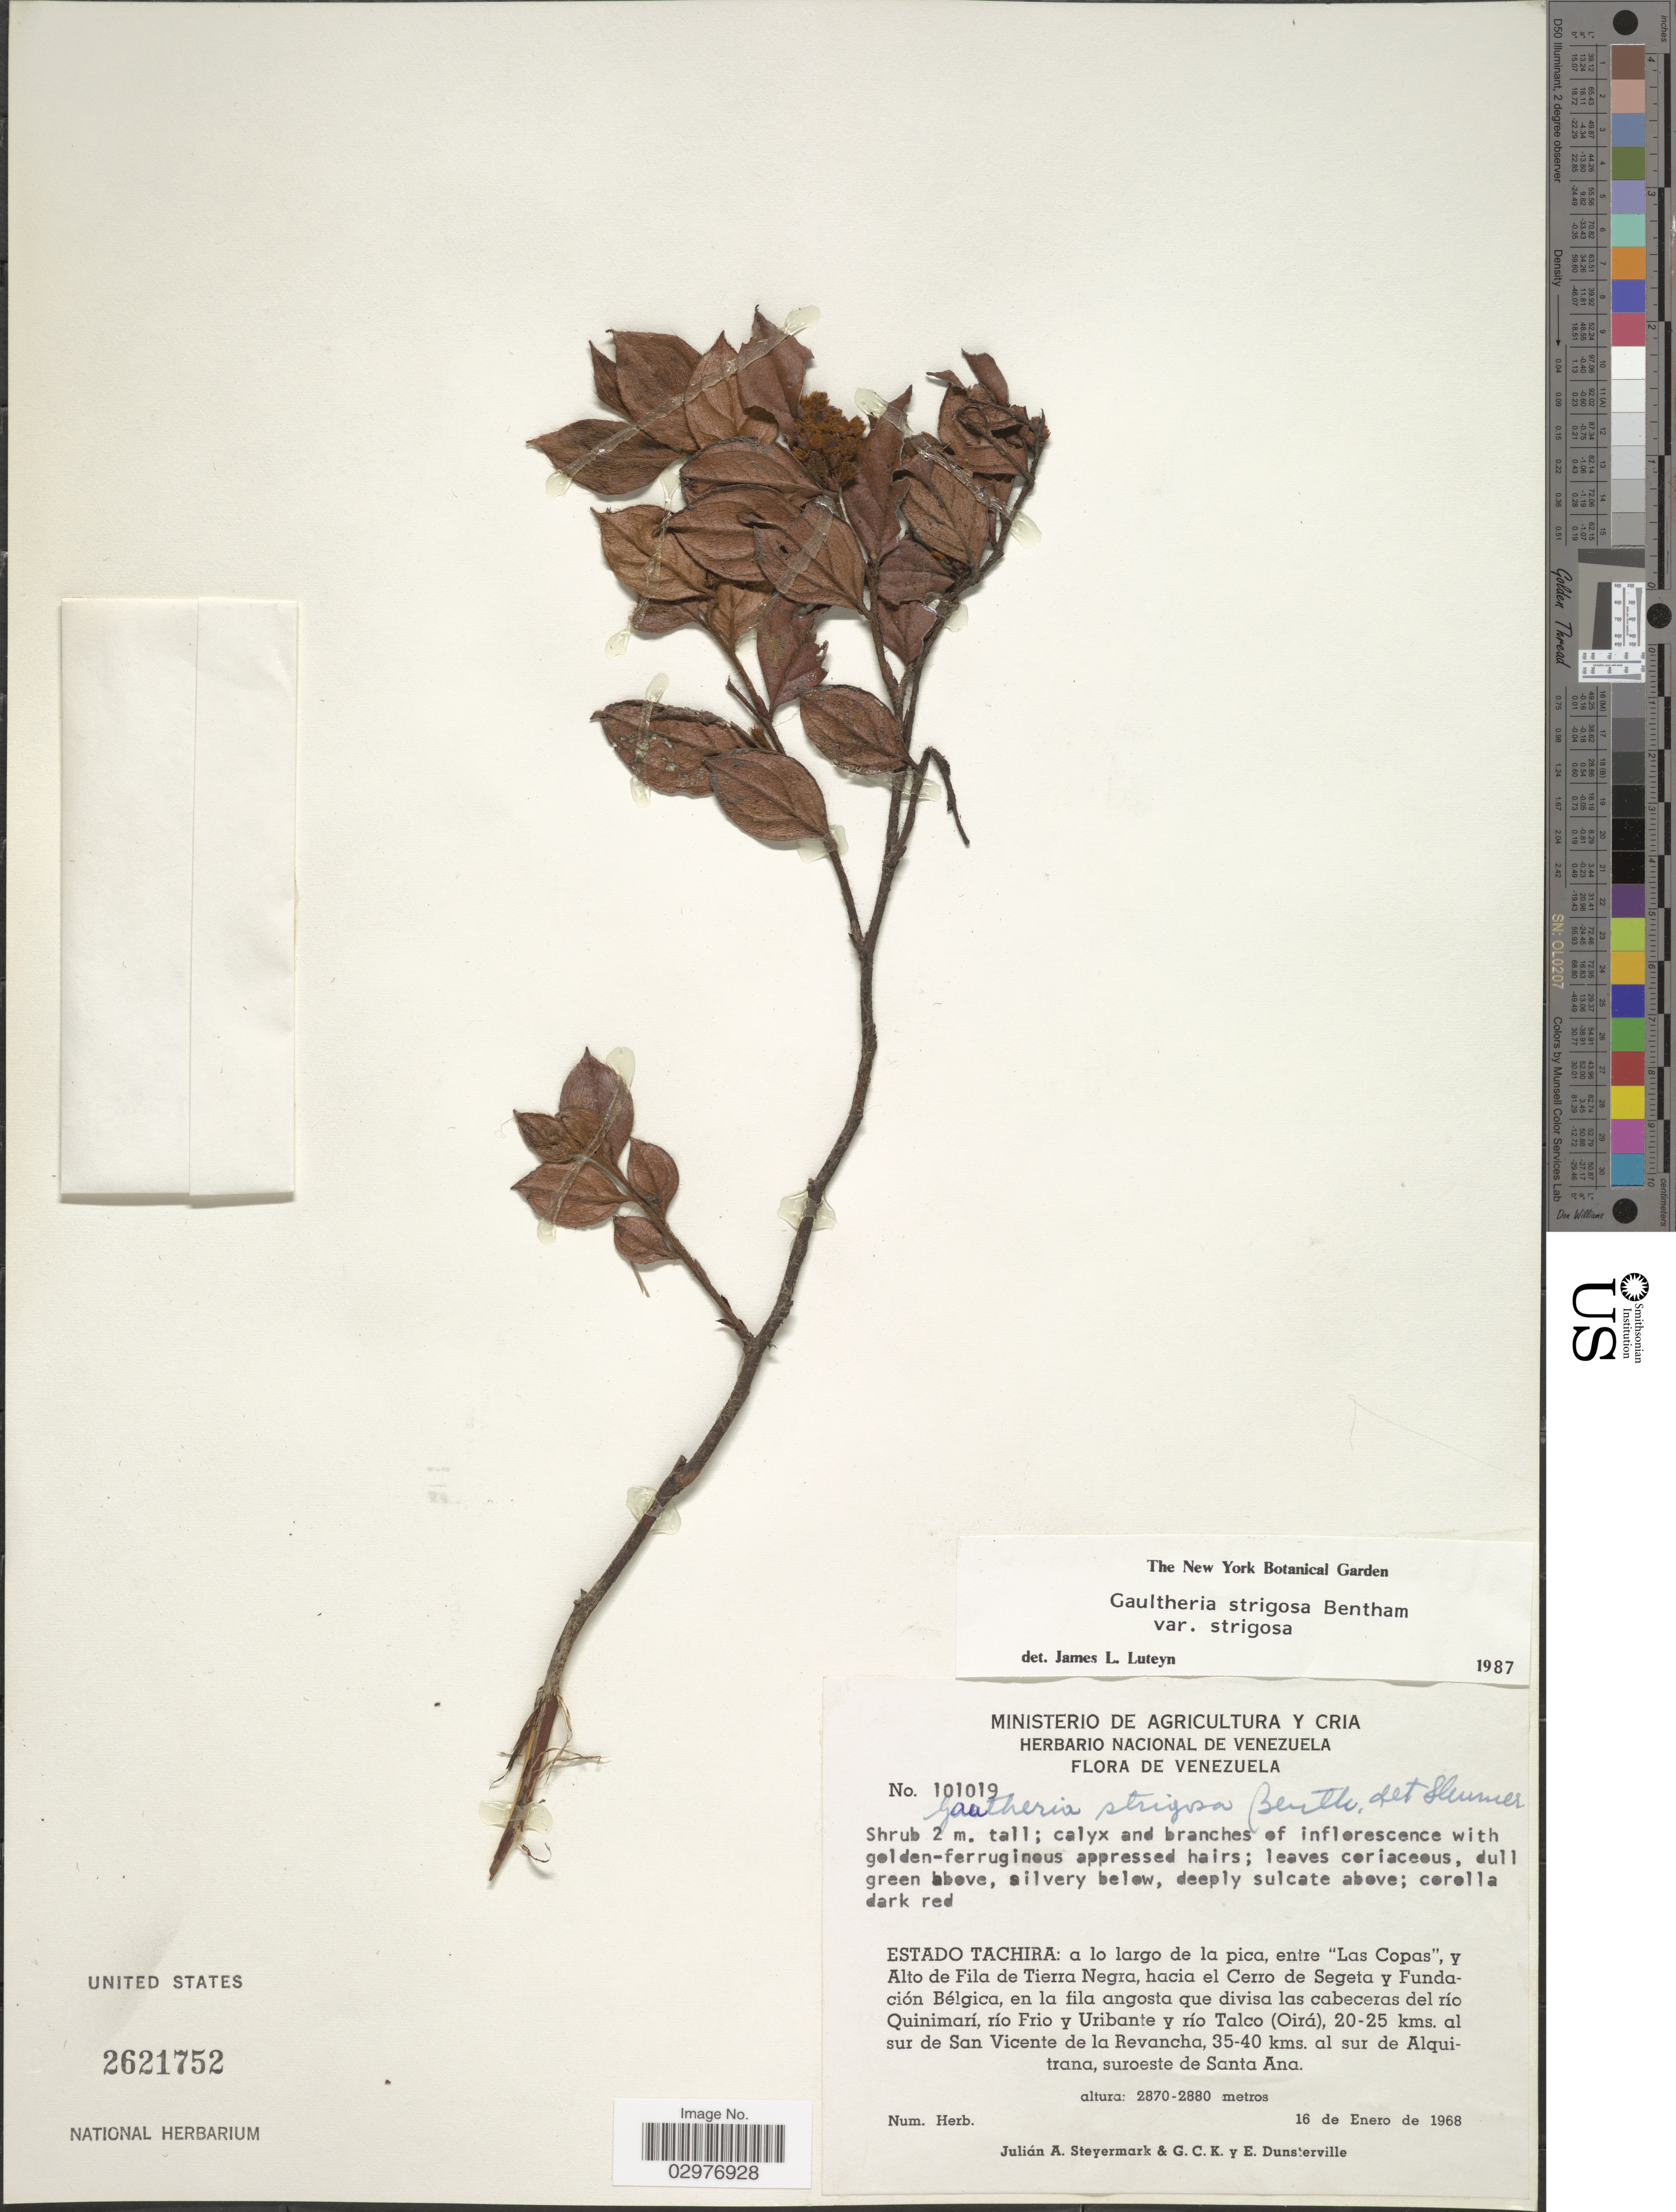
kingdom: Plantae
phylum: Tracheophyta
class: Magnoliopsida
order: Ericales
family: Ericaceae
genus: Gaultheria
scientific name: Gaultheria strigosa var. strigosa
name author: Benth.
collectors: J. Steyermark, G. C. K. Dunsterville & E. Dunsterville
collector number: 101019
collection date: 1968-01-16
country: Venezuela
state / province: Tachira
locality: Estado Tachira: a lo largo de la pica, entre "Las Copas", y Alto de Fila de Tierra Negra, hacia el Cerro de Segeta y Fundación Bélgica, en la fila angosta que divisa las cabeceras del río Quinimarí, río Frio y Uribante y río Talco (Oirá), 20-25 kms. al sur de San Vicente de la Revancha, 35-40 kms. al sur de Alquitrana, suroeste de Santa Ana.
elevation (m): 2870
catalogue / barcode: US 2621752